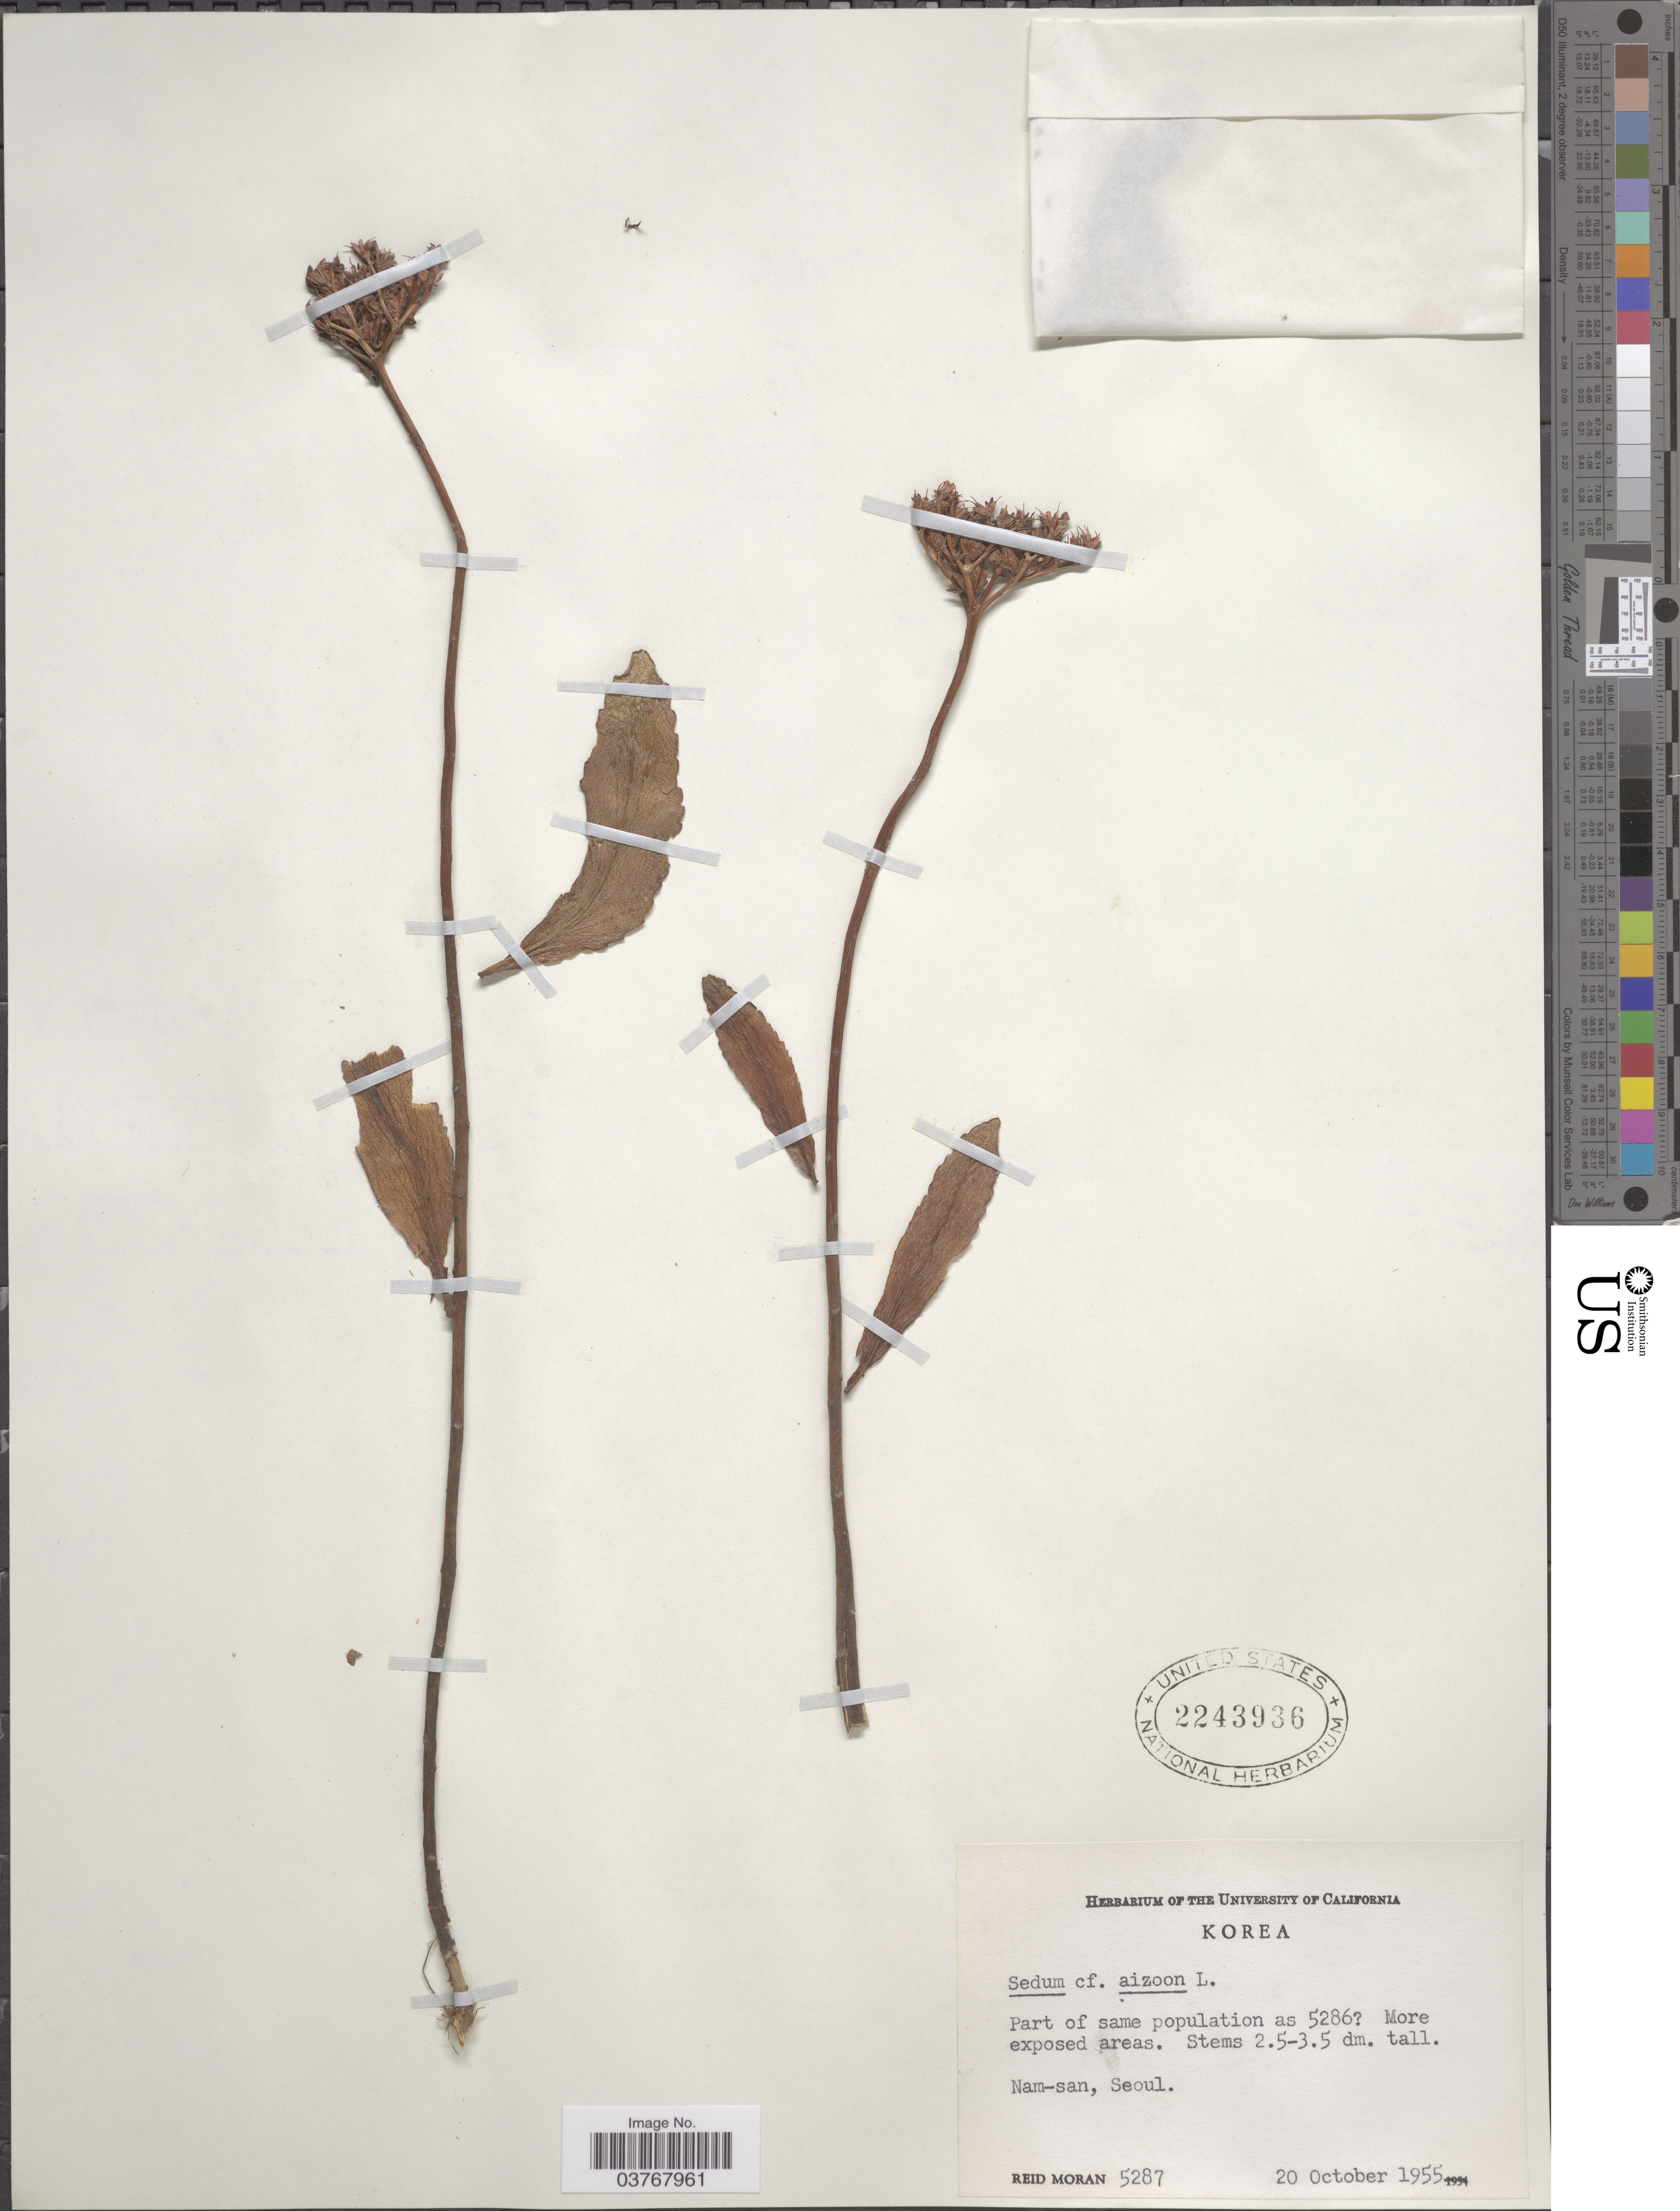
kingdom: Plantae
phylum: Tracheophyta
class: Magnoliopsida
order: Saxifragales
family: Crassulaceae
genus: Phedimus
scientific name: Phedimus aizoon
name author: (L.) 't Hart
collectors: R. Moran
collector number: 5287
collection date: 1955-10-20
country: South Korea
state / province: Seoul Special City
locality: Nam-san, Seoul.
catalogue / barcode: US 2243936